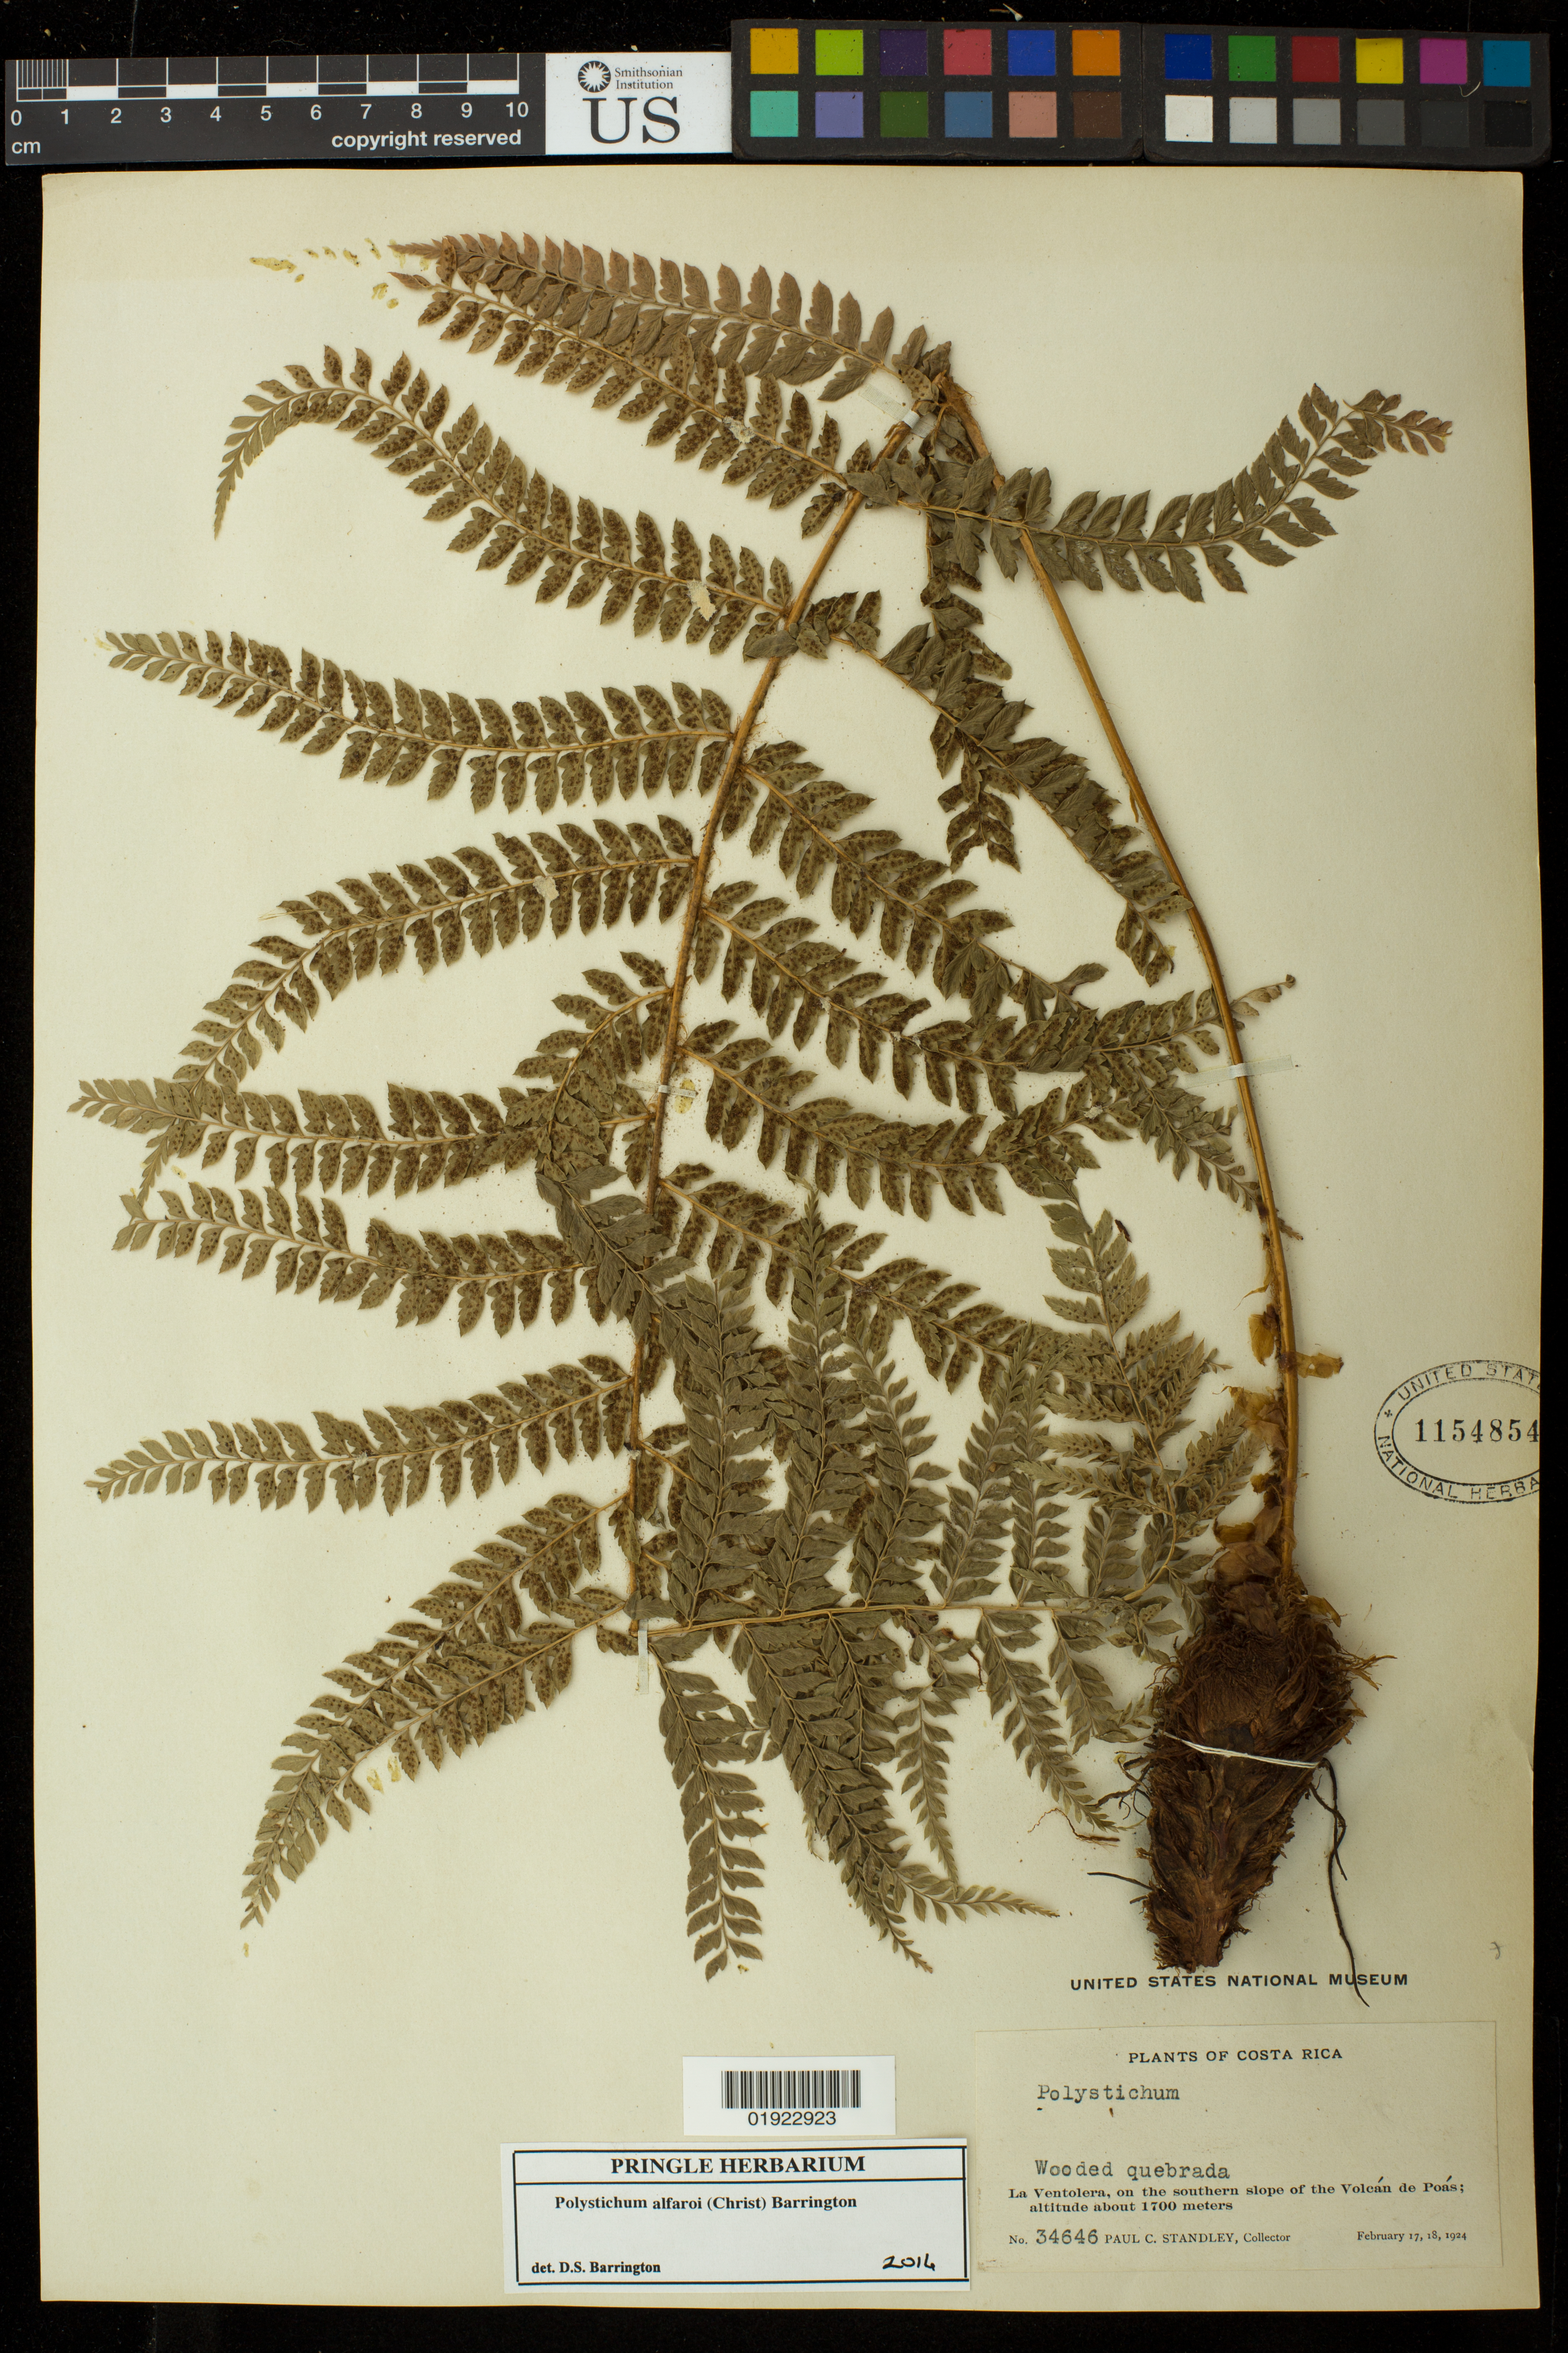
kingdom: Plantae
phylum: Tracheophyta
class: Polypodiopsida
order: Polypodiales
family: Dryopteridaceae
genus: Polystichum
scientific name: Polystichum alfaroi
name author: (Christ) Barrington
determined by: Barrington, D. S., Curator (VT), University of Vermont (UNITED STATES)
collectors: P. C. Standley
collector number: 34646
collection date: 1924-02-17/1924-02-18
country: Costa Rica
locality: La Ventolera, on the southern slope of the Volcan de Poas.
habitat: Wooded quebrada.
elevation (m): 1700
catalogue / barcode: US 1154854